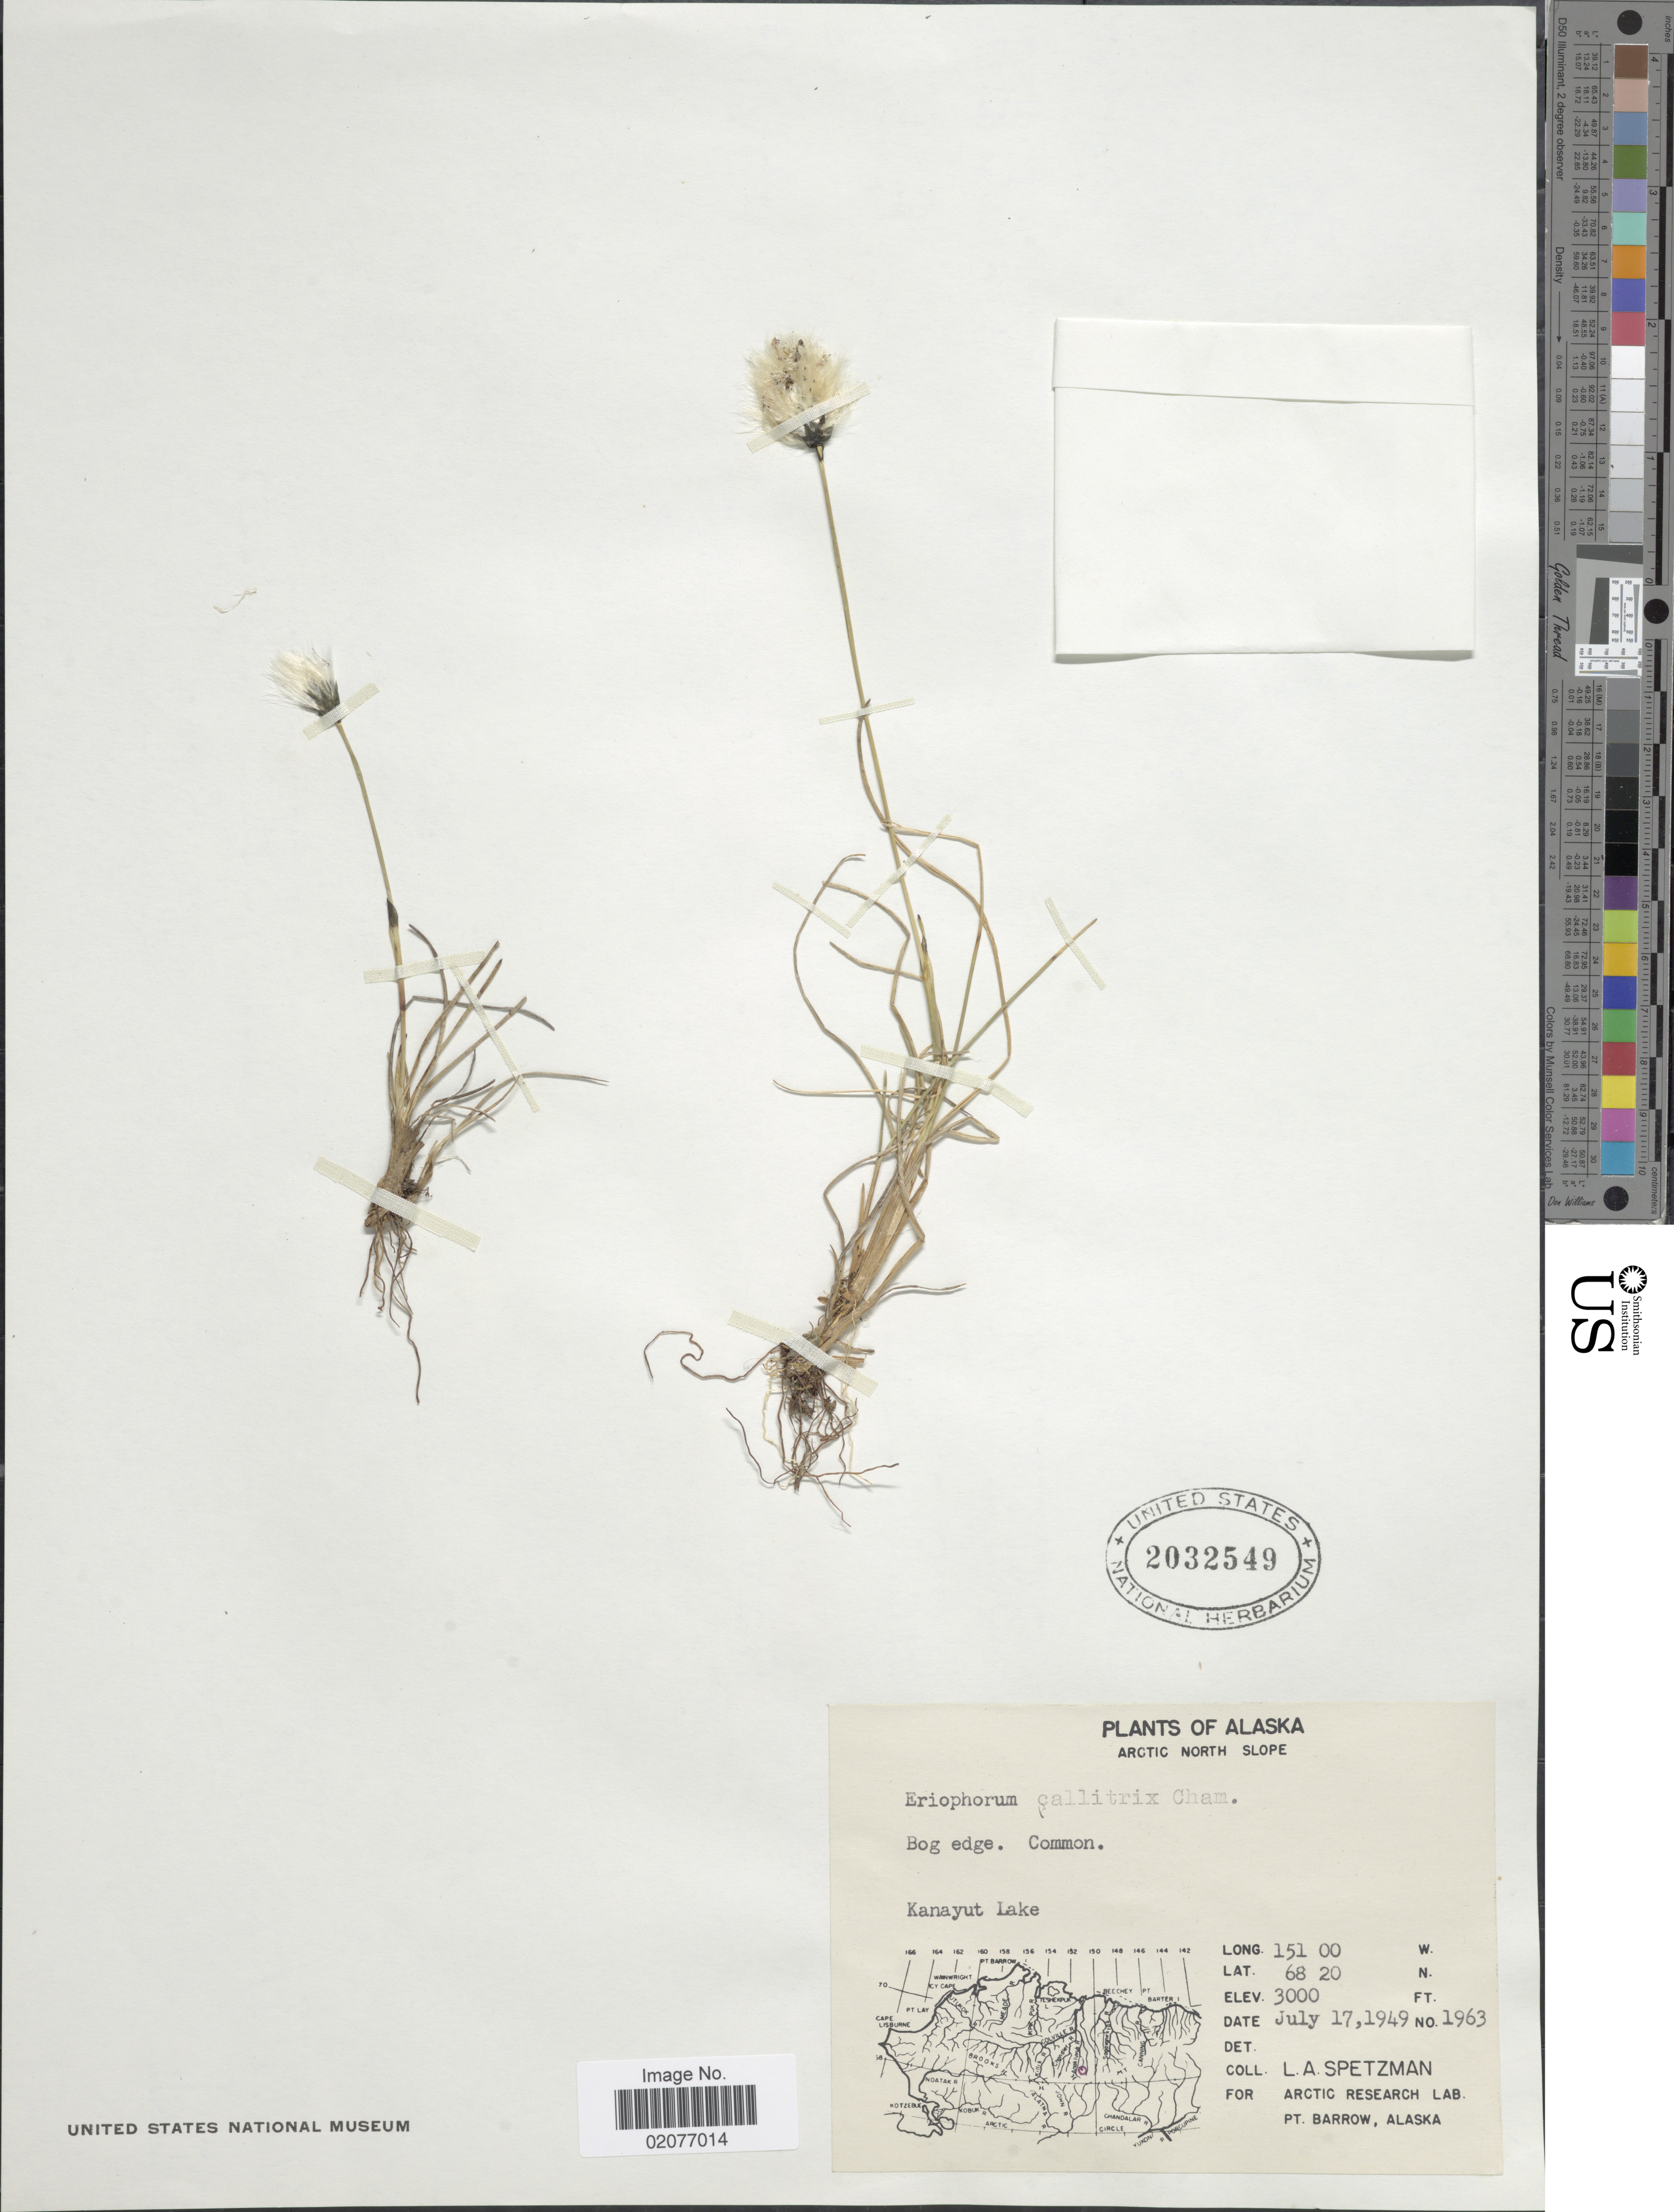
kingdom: Plantae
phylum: Tracheophyta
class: Liliopsida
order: Poales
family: Cyperaceae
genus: Eriophorum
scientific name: Eriophorum callitrix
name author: Cham. ex C.A. Mey.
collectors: L. Spetzman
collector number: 1963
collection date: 1949-07-17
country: United States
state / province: Alaska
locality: Arctic North Slope, Bog edge. Common, Kanayut Lake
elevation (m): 914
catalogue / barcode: US 2032549